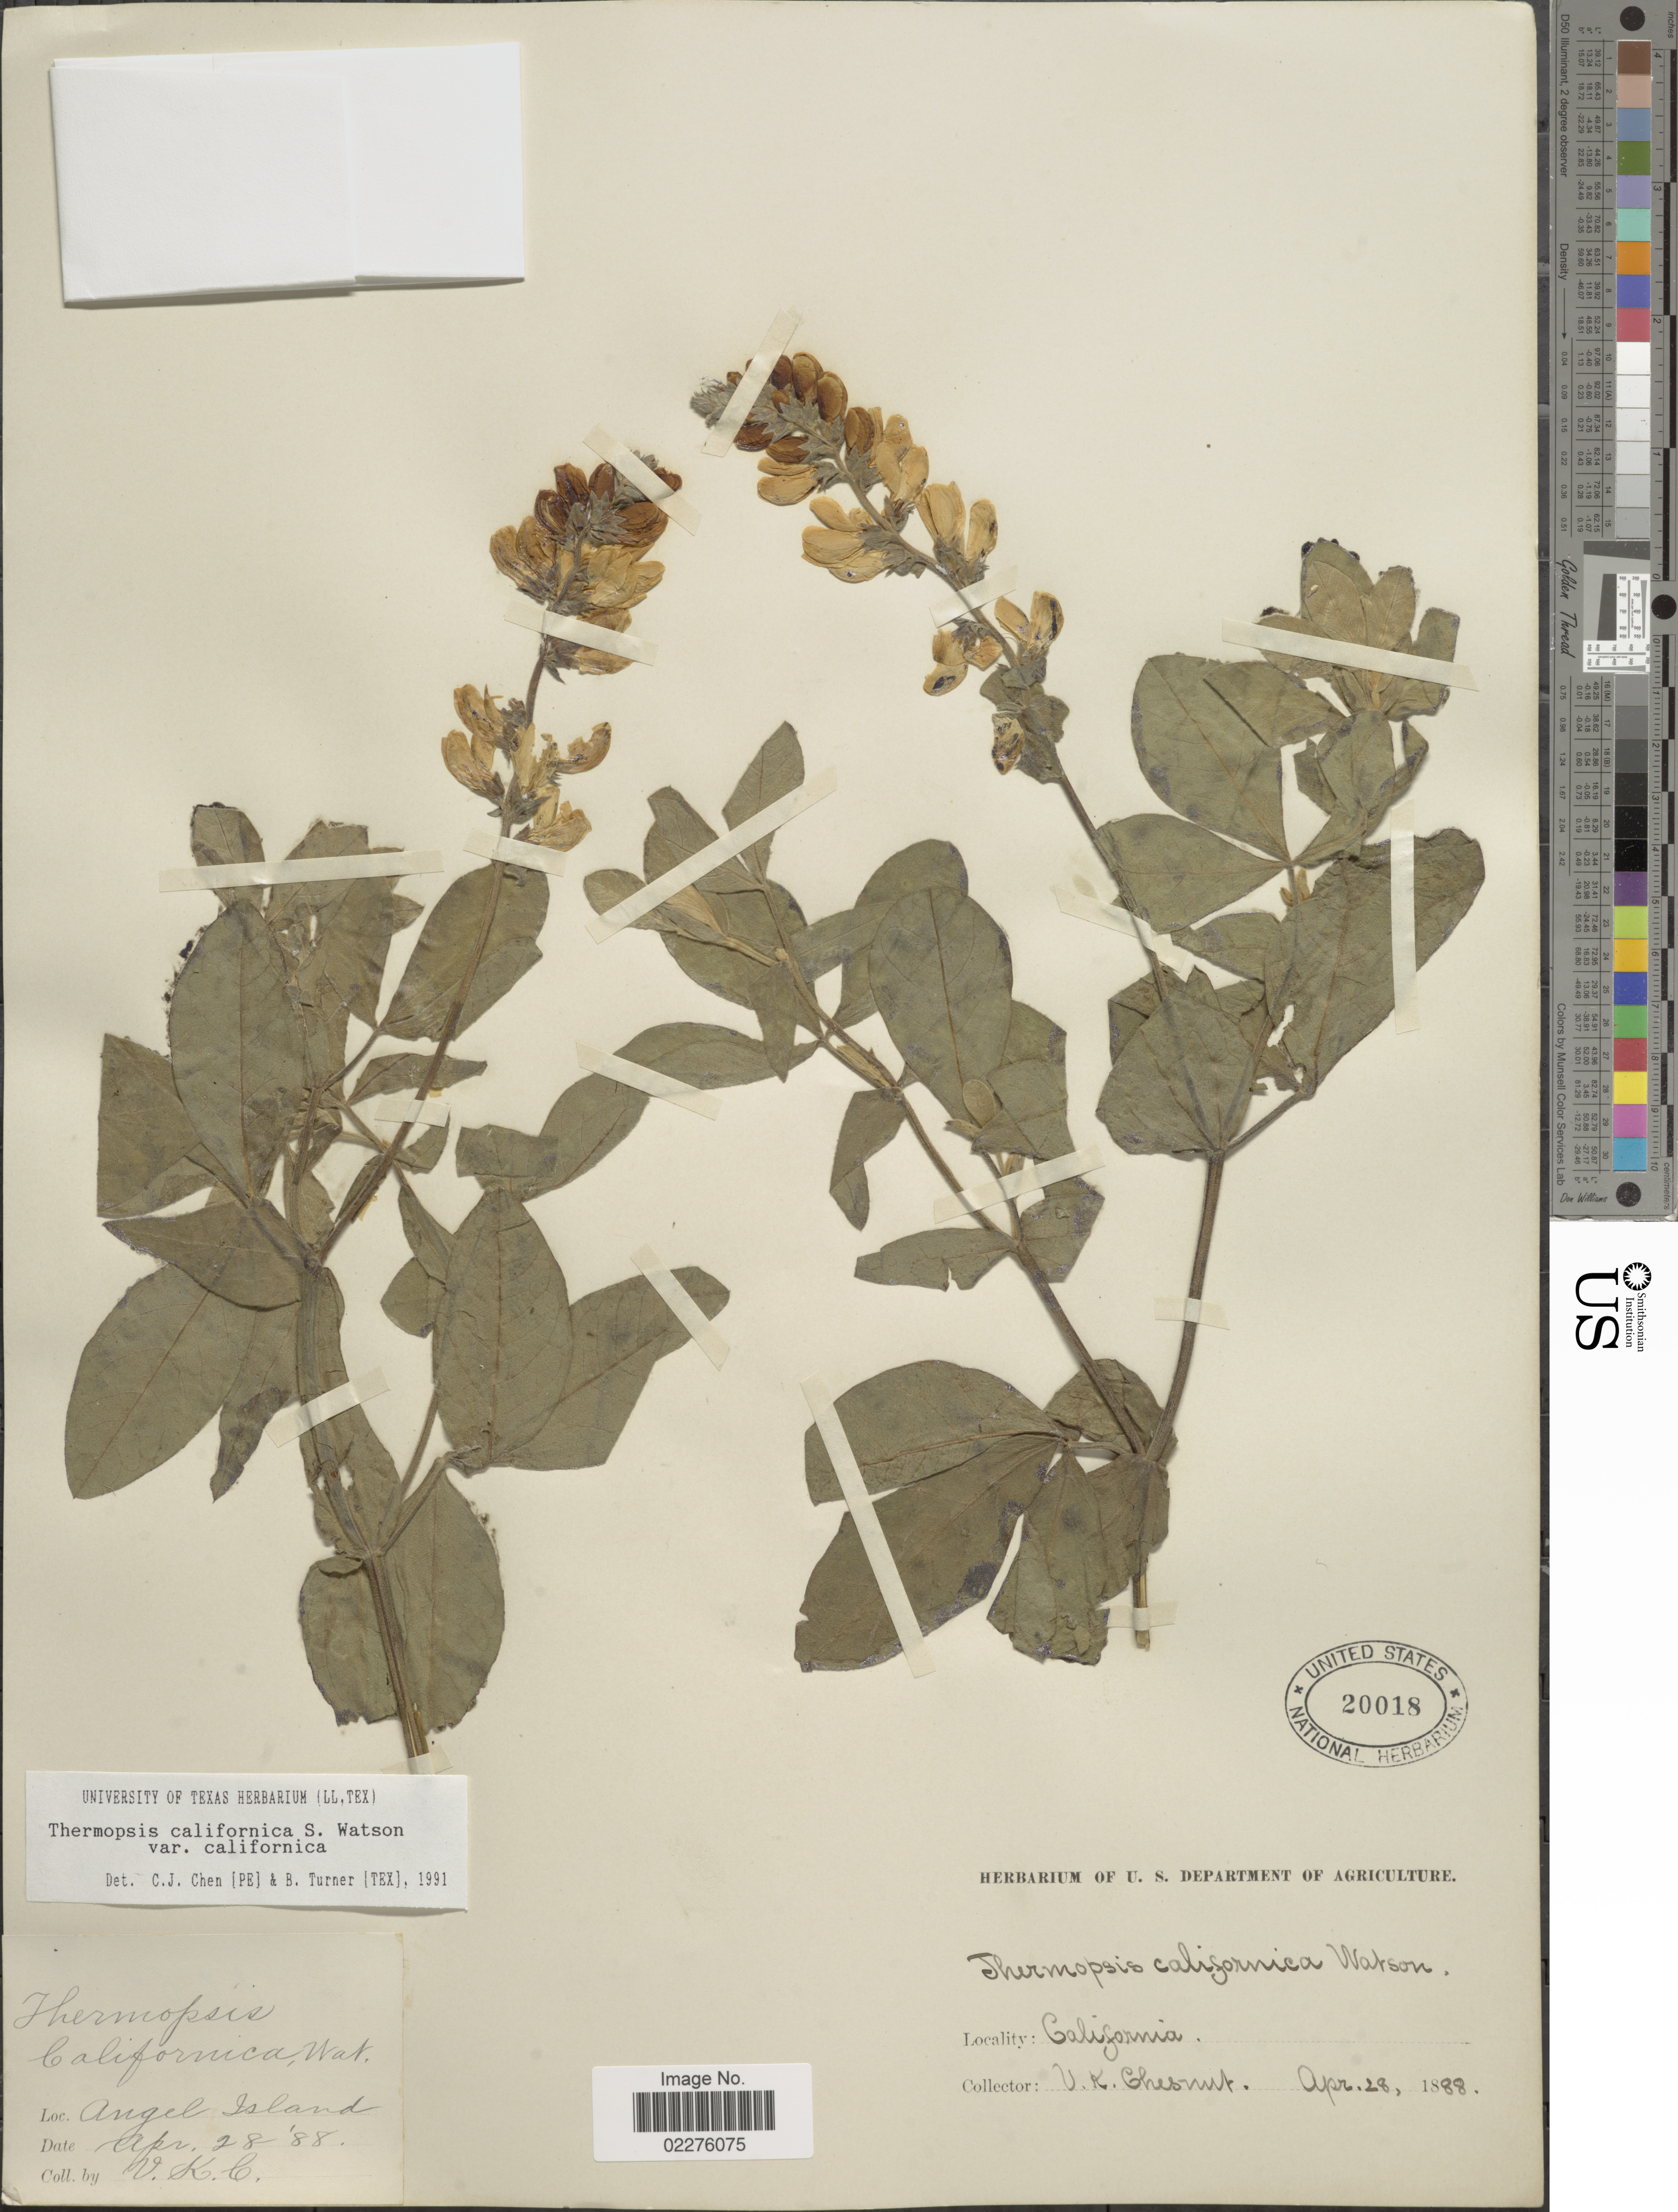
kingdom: Plantae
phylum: Tracheophyta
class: Magnoliopsida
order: Fabales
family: Fabaceae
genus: Thermopsis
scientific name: Thermopsis californica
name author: S. Watson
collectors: V. Chesnut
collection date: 1888-04-28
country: United States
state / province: California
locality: Angel Island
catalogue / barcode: US 20018